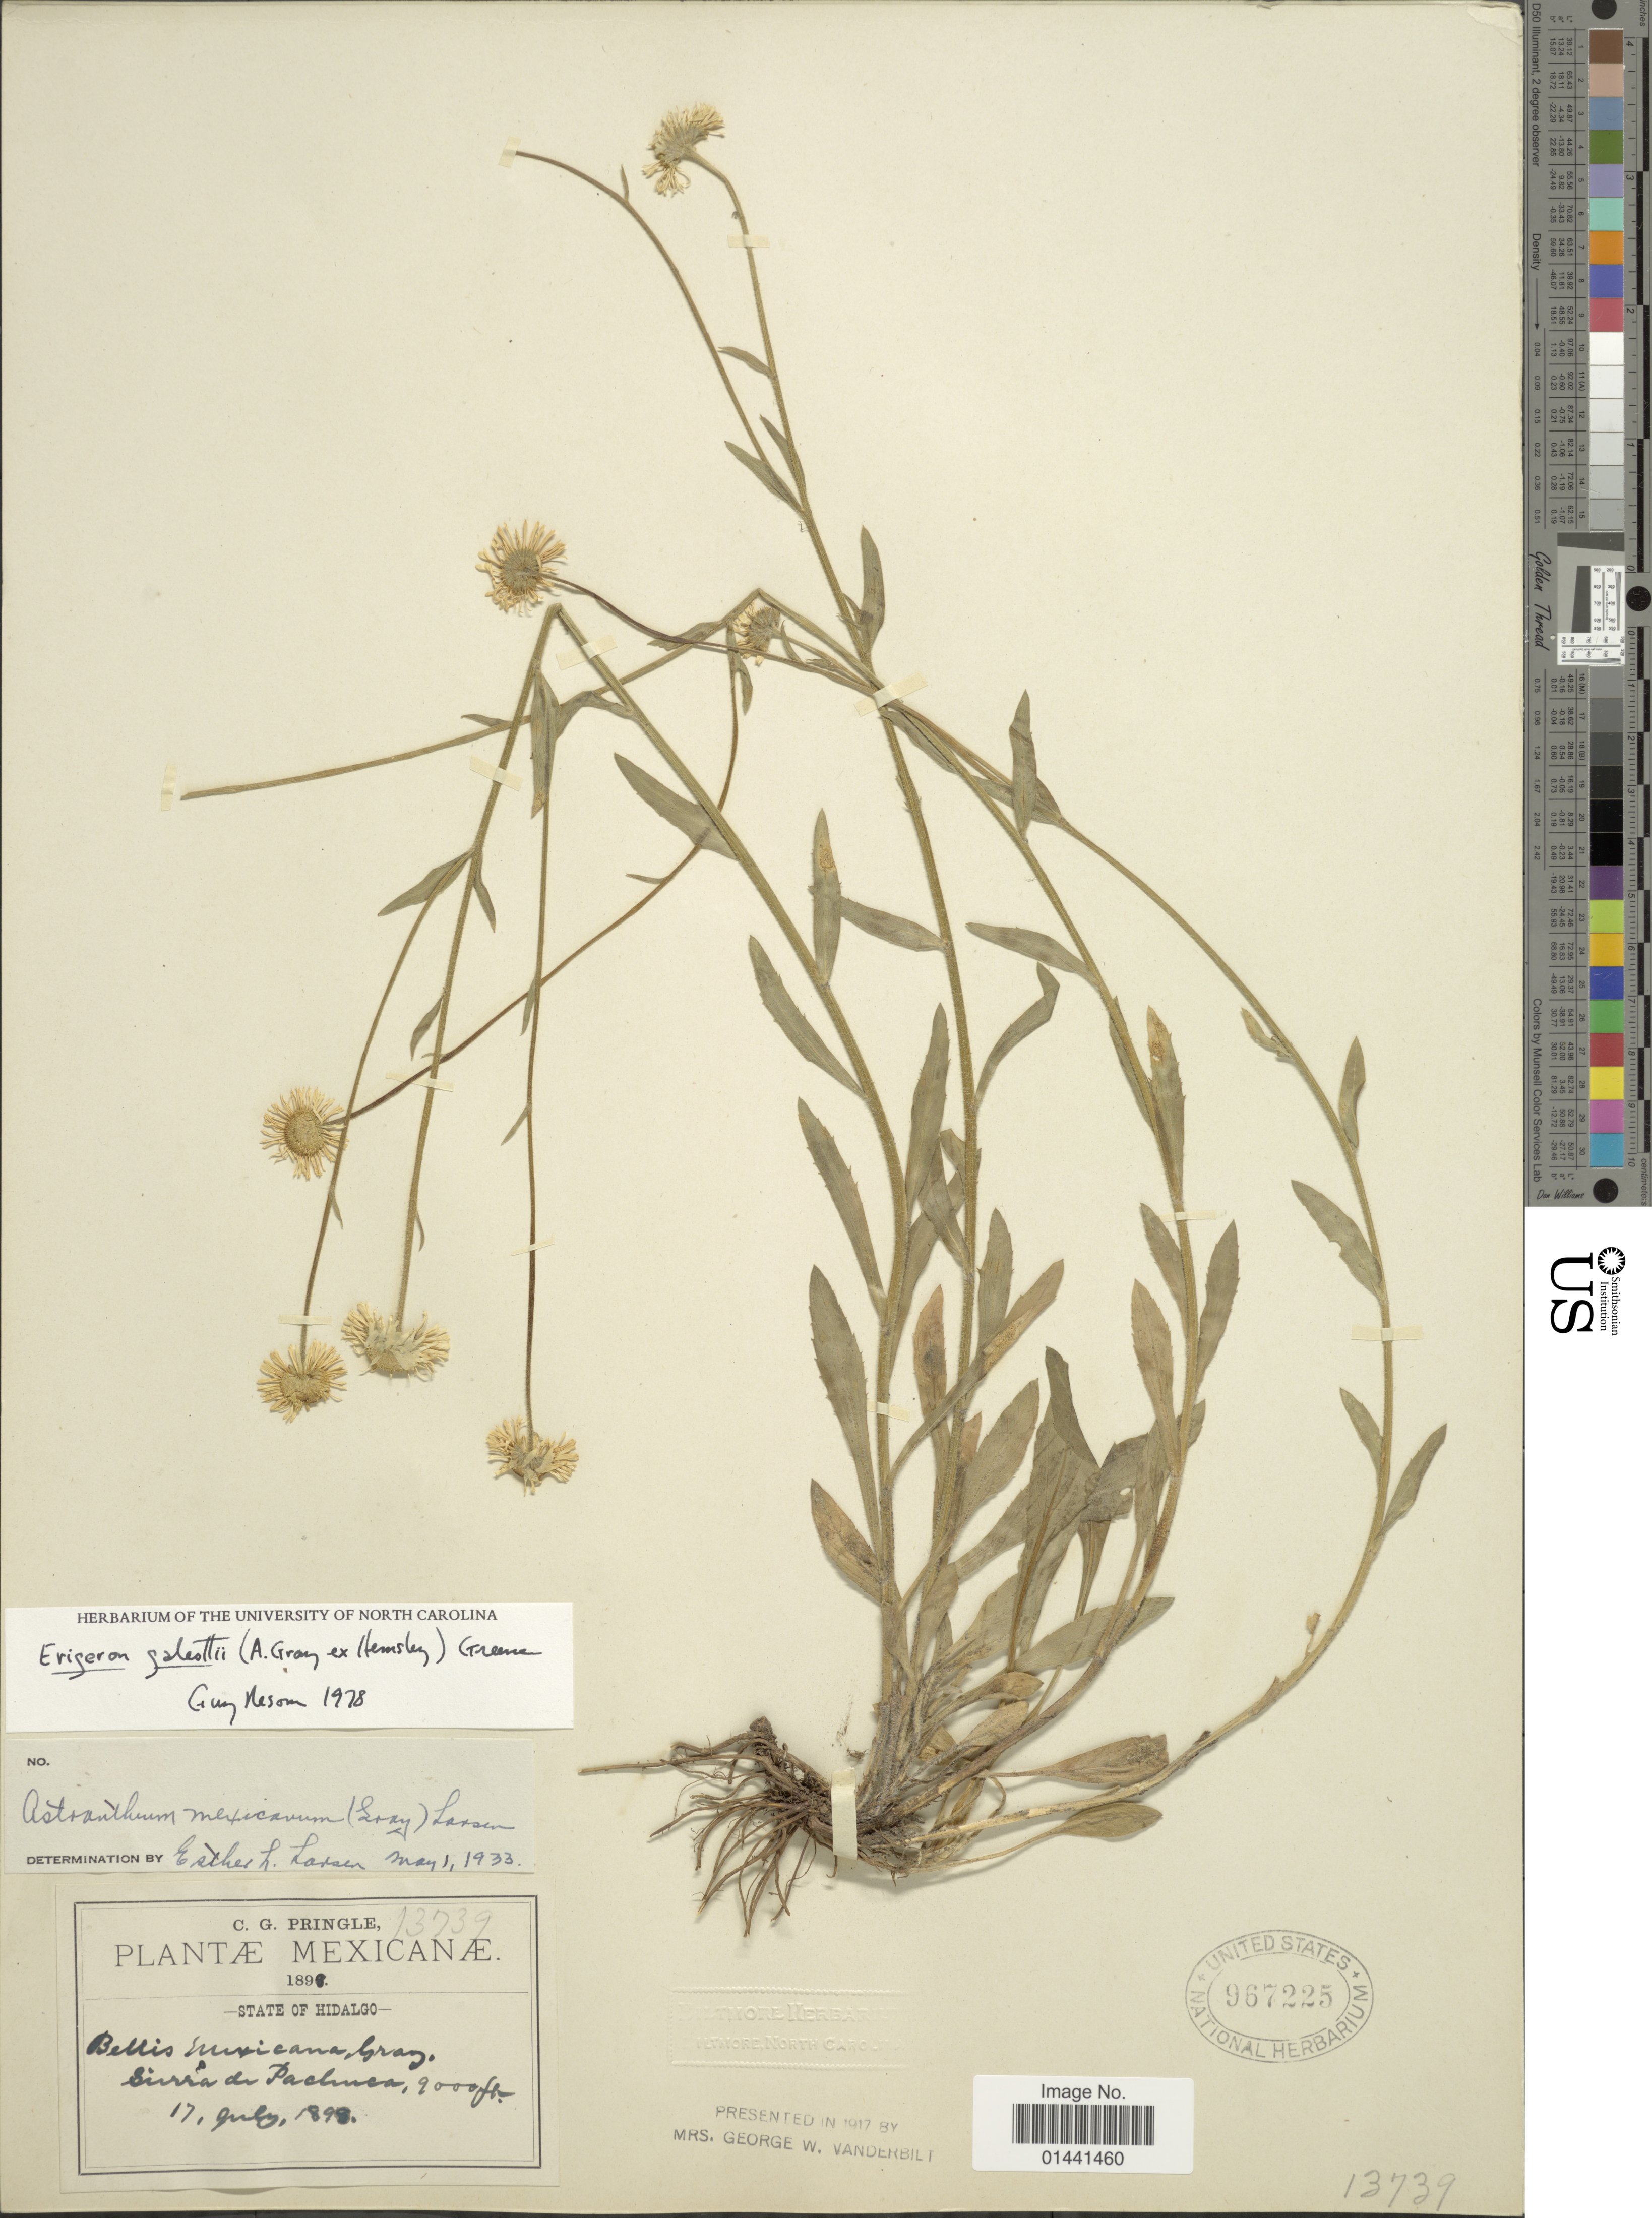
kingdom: Plantae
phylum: Tracheophyta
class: Magnoliopsida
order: Asterales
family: Asteraceae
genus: Erigeron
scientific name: Erigeron galeottii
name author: (A. Gray ex Hemsl.) Greene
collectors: C. G. Pringle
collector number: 13739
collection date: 1893-07-17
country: Mexico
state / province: Hidalgo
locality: Sierra de Pachuca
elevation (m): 2743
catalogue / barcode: US 967225